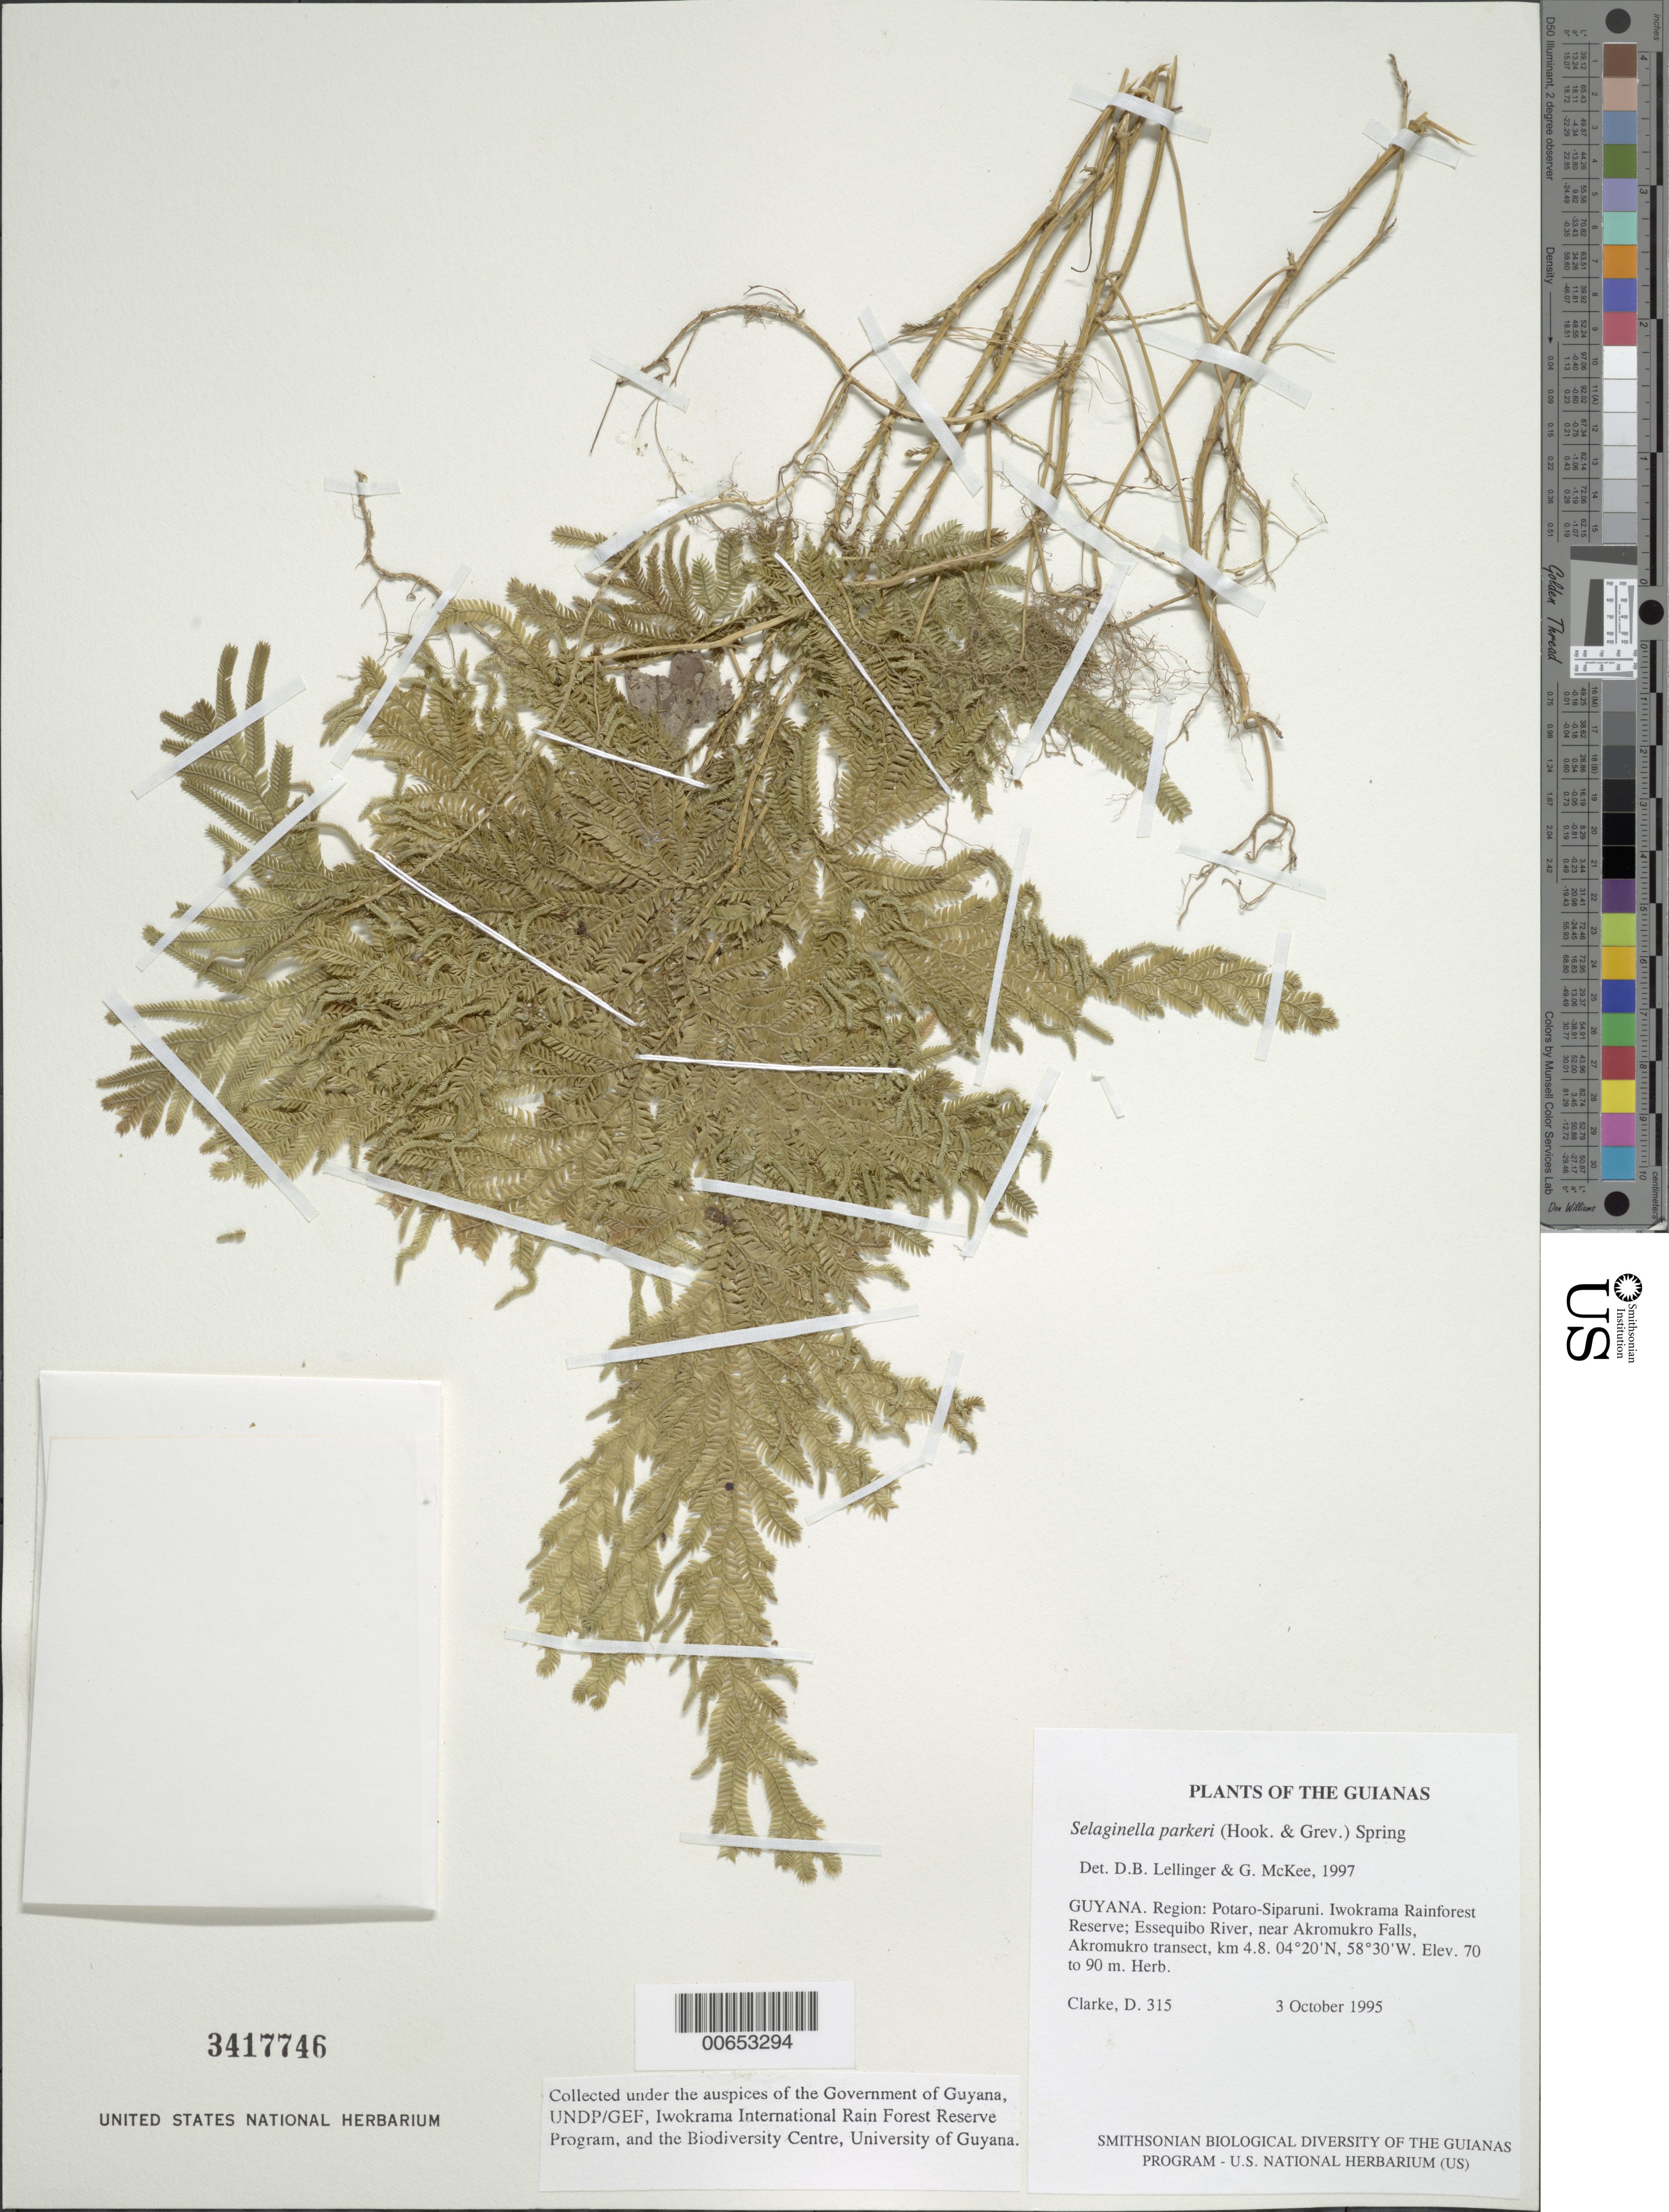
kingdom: Plantae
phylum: Tracheophyta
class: Lycopodiopsida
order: Selaginellales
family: Selaginellaceae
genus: Selaginella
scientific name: Selaginella parkeri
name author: (Hook. & Grev.) Spring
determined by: Lellinger, D. B.; McKee, G. S.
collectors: H. D. Clarke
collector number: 315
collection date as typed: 3 October 1995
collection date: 1995-10-03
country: Guyana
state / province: Potaro-Siparuni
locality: Iwokrama Rainforest Reserve; Essequibo River, near Akromukro Falls, Akromukro transect, km 4.8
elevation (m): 70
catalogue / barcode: US 3417746